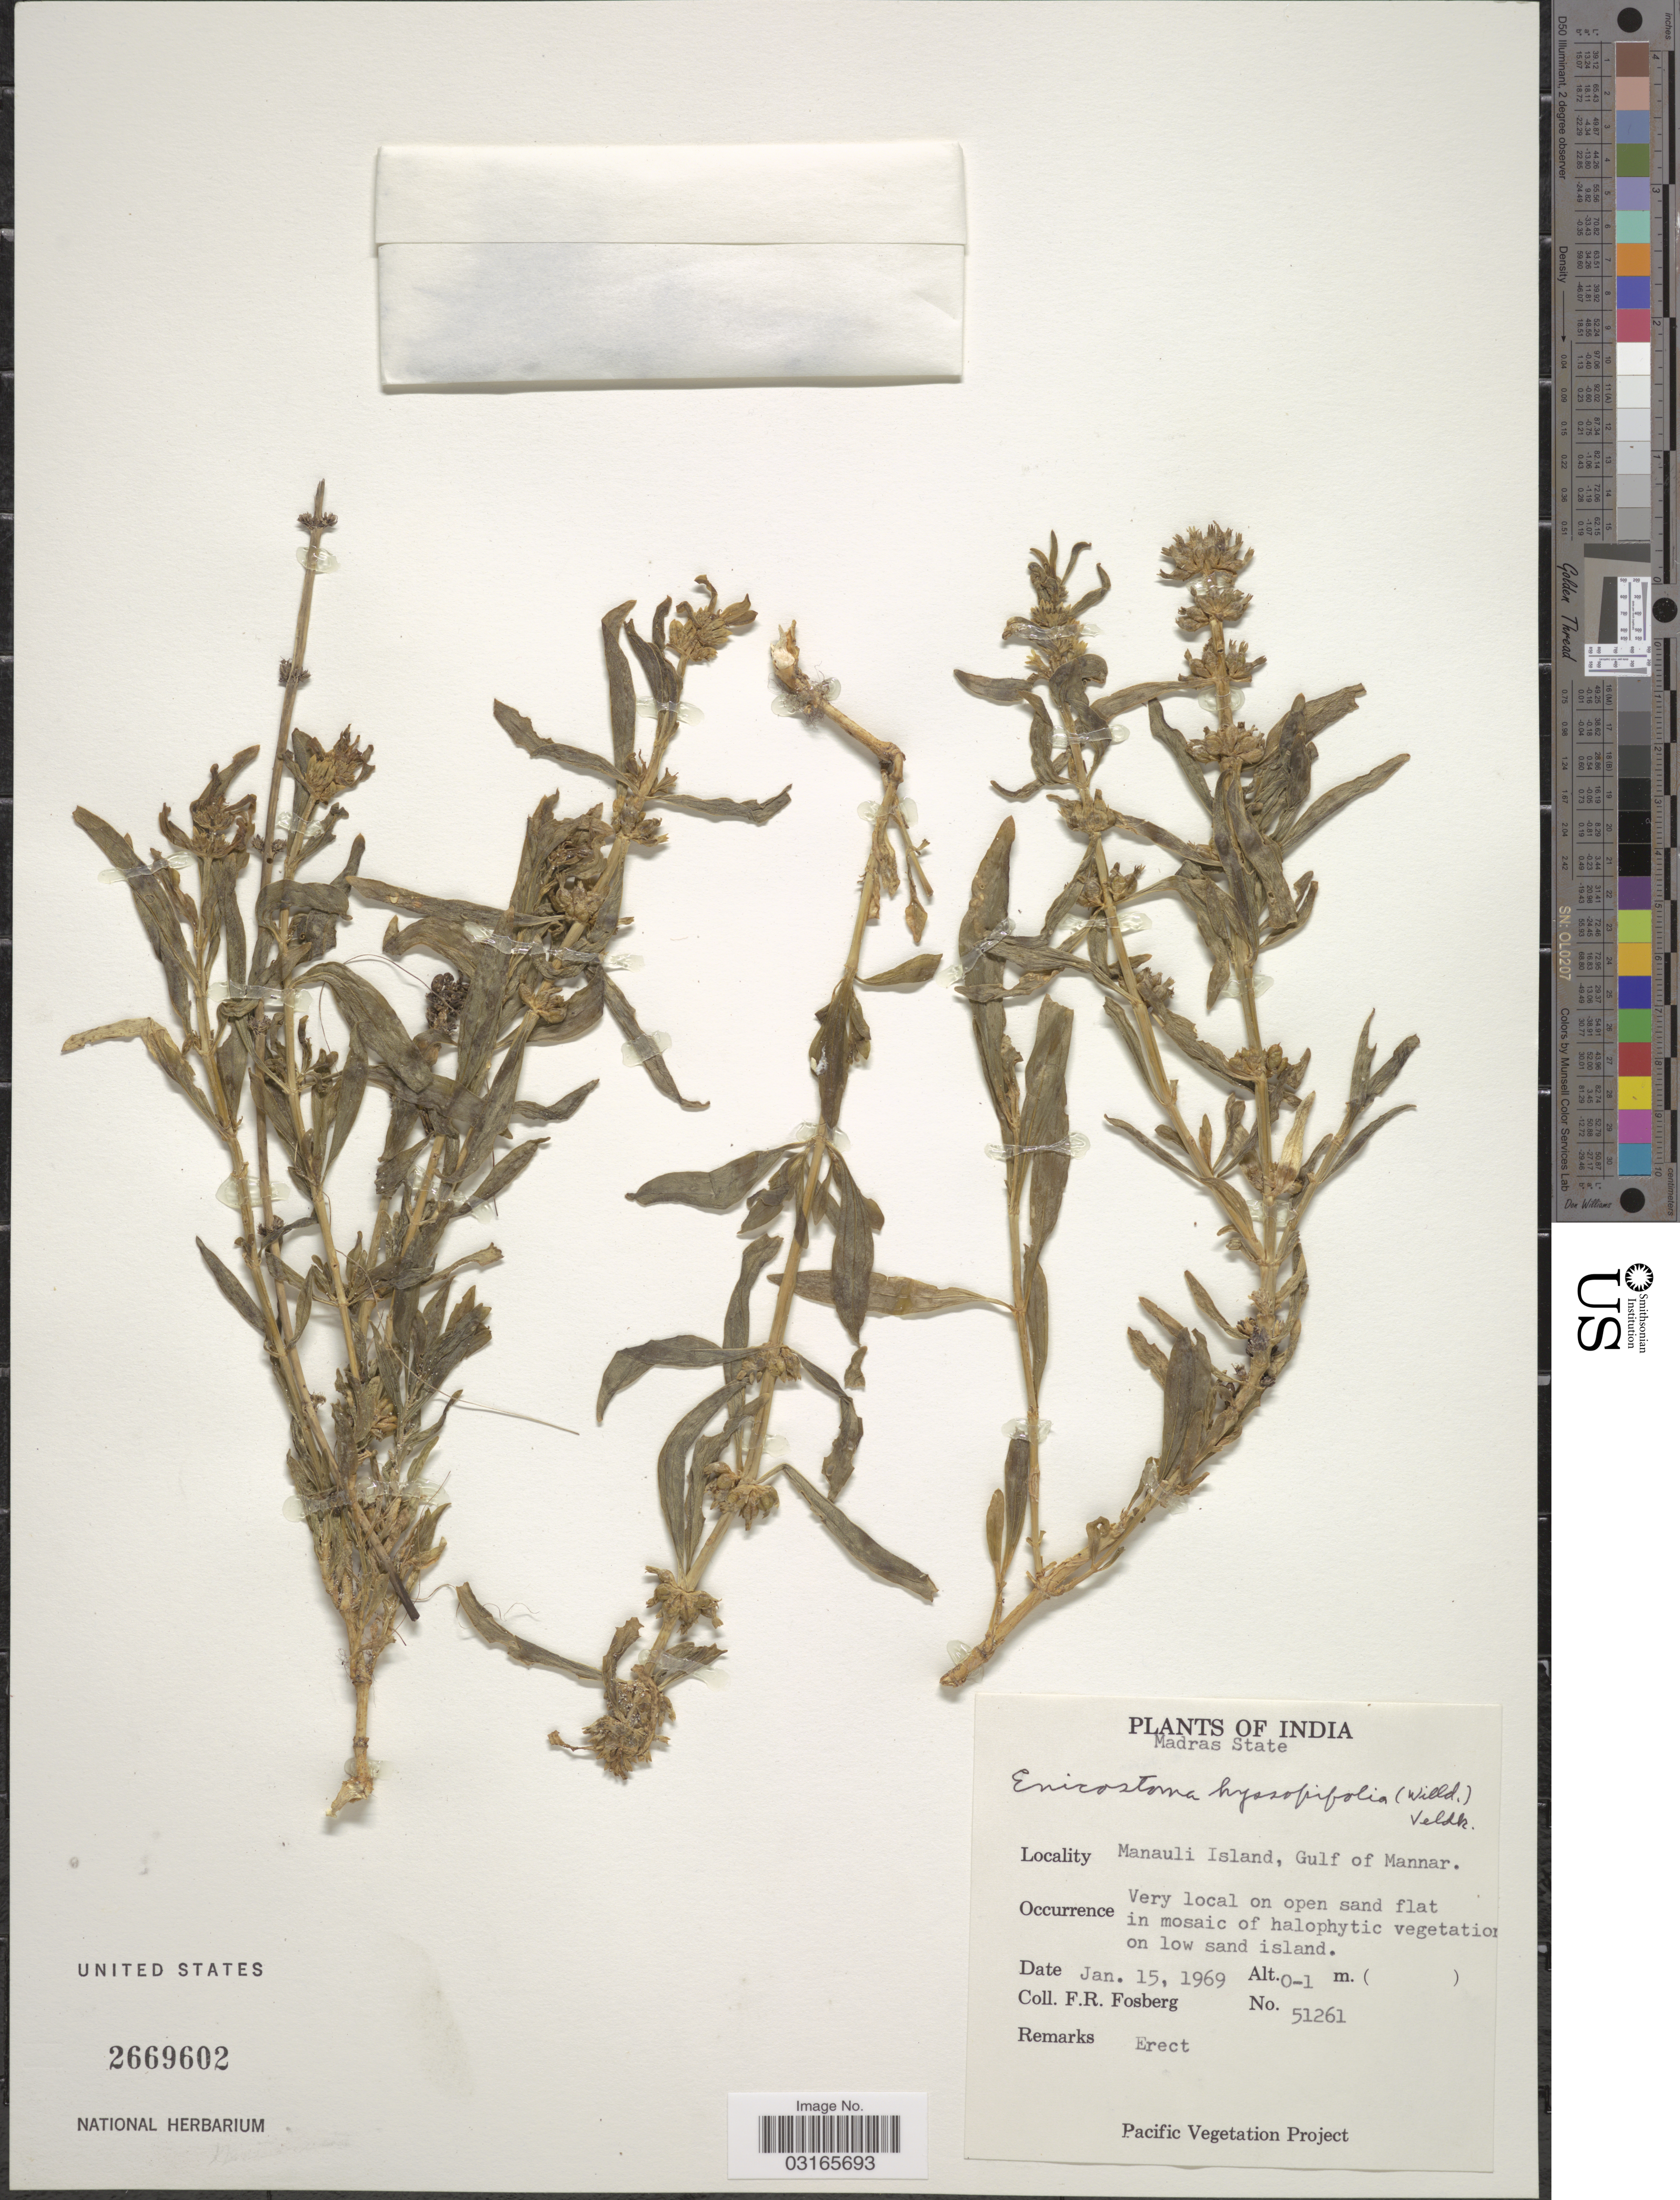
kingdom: Plantae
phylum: Tracheophyta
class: Magnoliopsida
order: Gentianales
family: Gentianaceae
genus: Enicostema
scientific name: Enicostema sp.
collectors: F. R. Fosberg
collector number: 51261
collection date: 1969-01-15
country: India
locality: Madras State. Manauli Island, Gulf of Mannar.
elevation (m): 0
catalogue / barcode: US 2669602